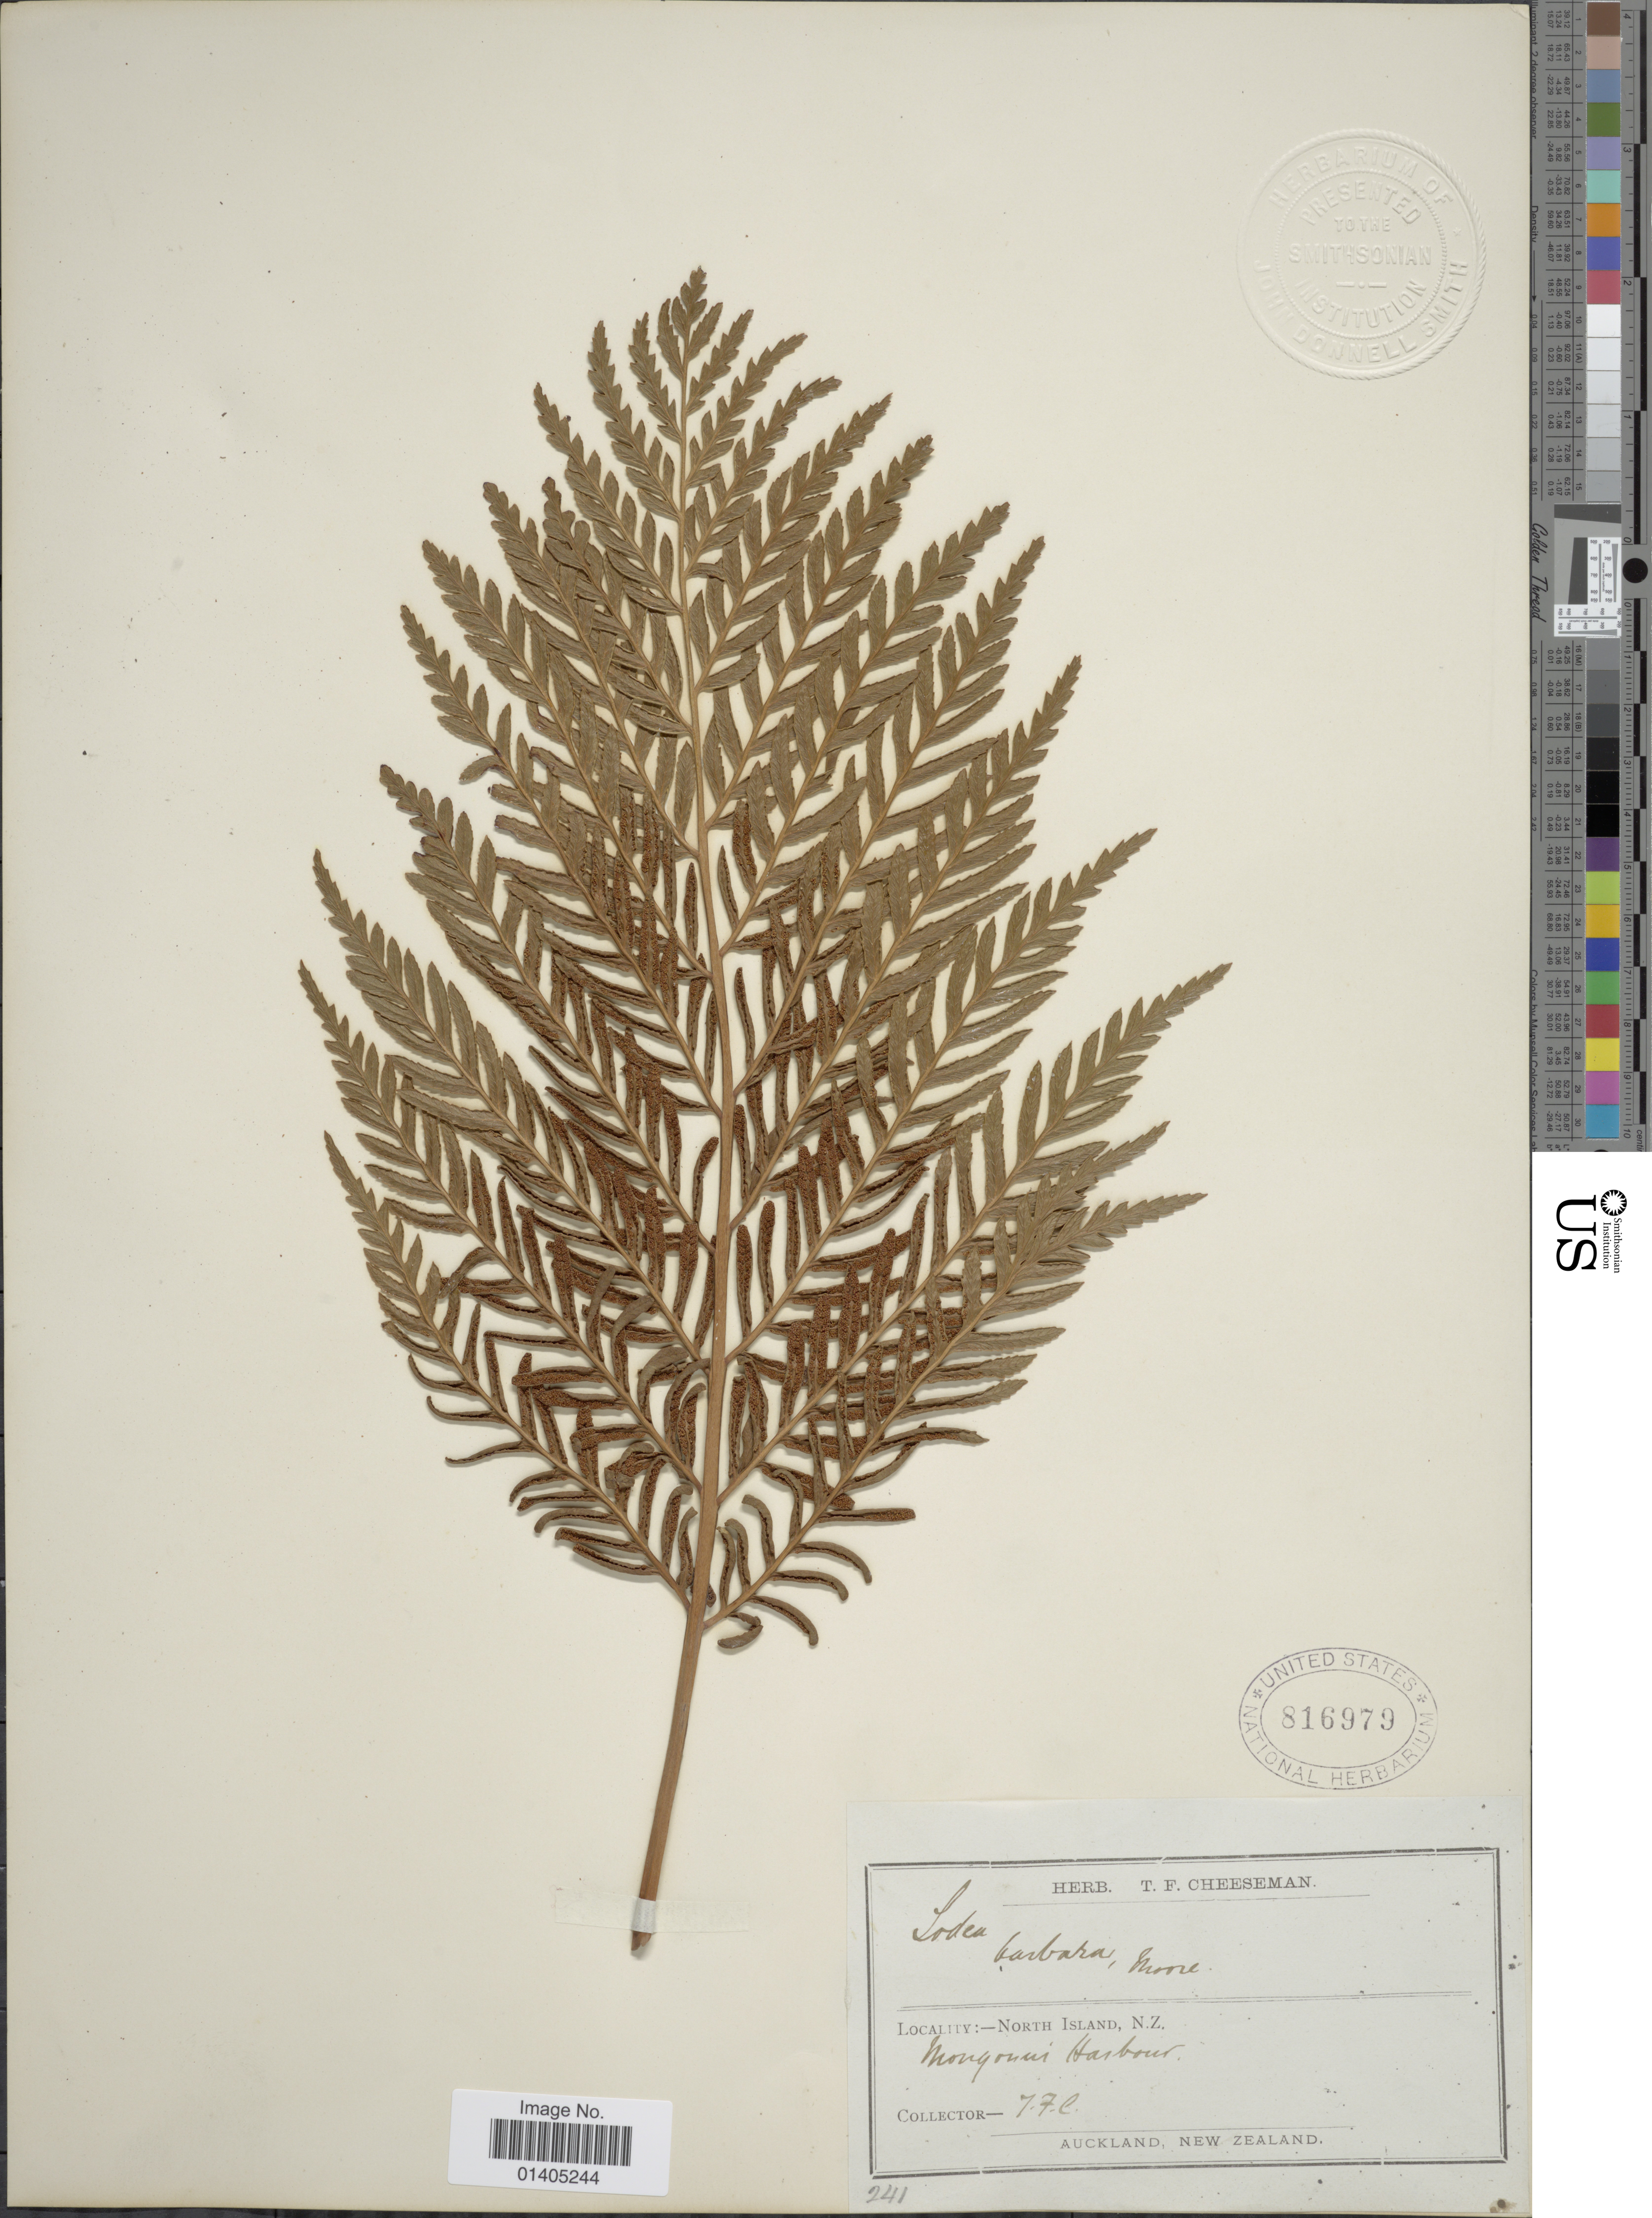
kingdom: Plantae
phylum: Tracheophyta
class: Polypodiopsida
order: Osmundales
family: Osmundaceae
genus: Todea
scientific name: Todea barbara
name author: T. Moore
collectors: T. F. Cheeseman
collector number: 241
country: New Zealand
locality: North Island, Mongonui Harbour (Misspelled: Mangonui Harbor)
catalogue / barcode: US 816979